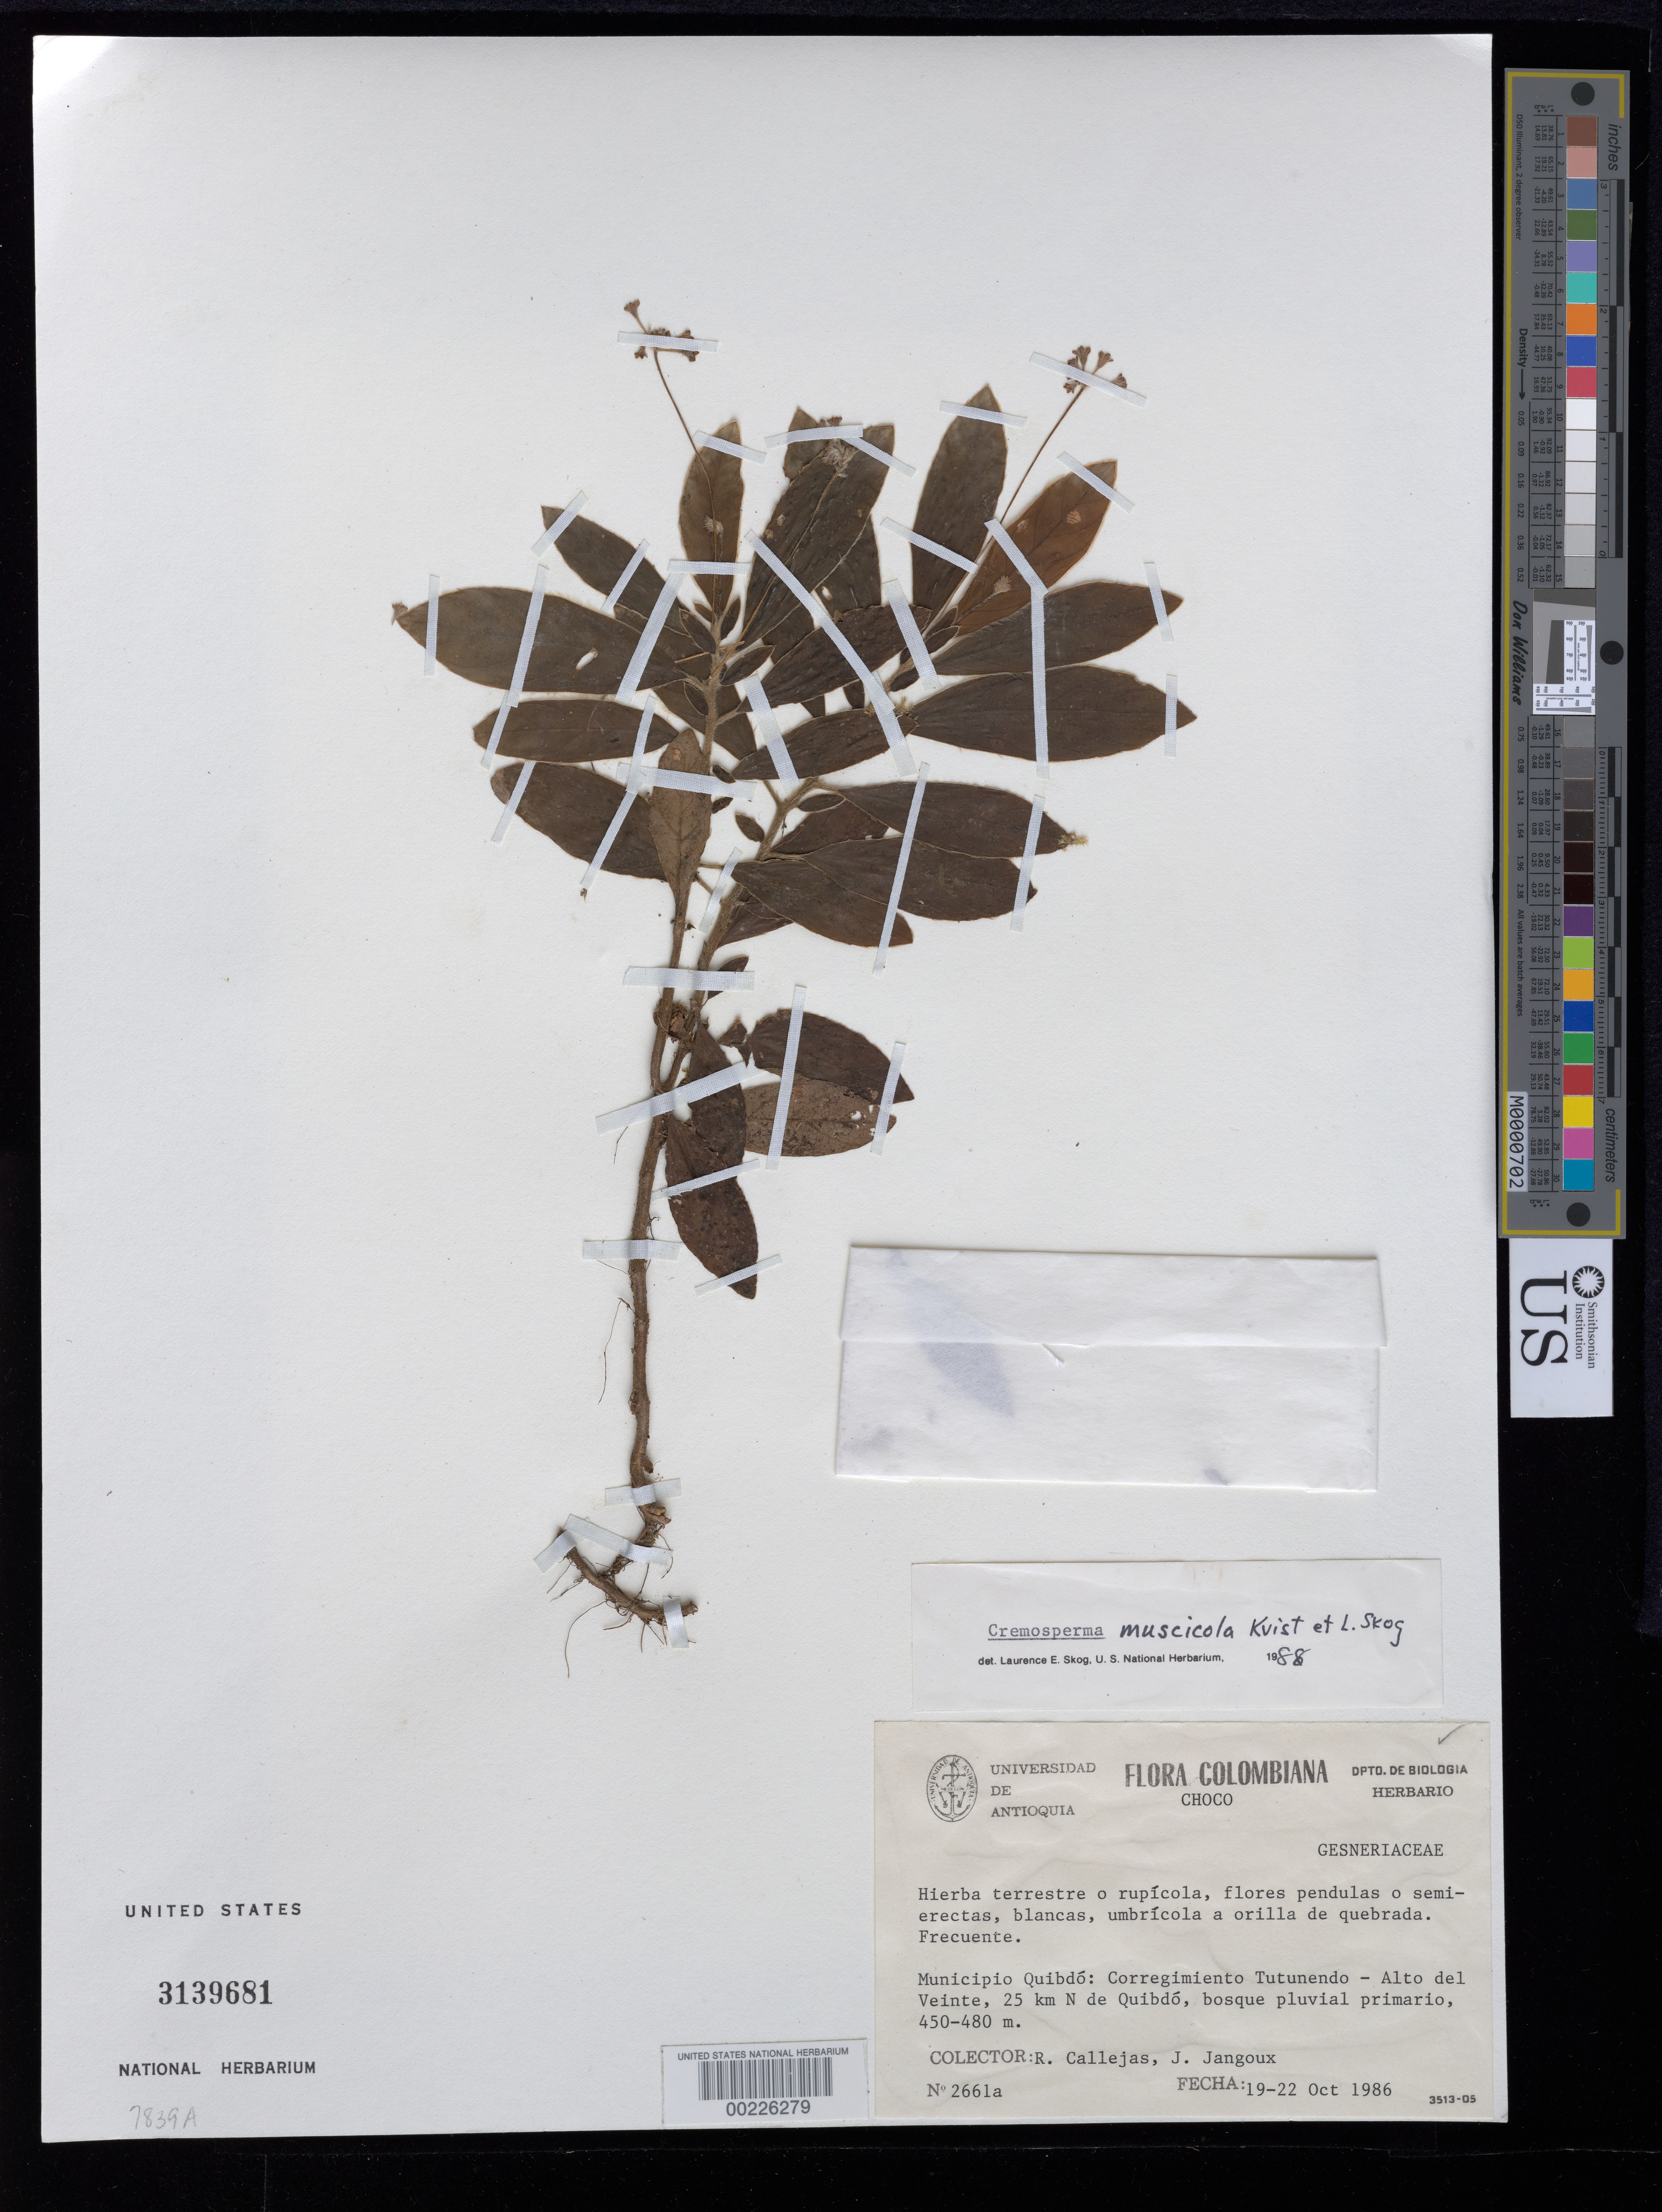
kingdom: Plantae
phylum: Tracheophyta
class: Magnoliopsida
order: Lamiales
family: Gesneriaceae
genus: Cremosperma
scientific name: Cremosperma muscicola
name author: L.P. Kvist & L.E. Skog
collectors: R. Callejas & J. I. Jangoux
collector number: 2661 a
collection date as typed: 19-22 Oct 1986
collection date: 1986-10-19/1986-10-22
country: Colombia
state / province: Chocó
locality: Mun. of Quibdó, corregimiento Tutunendo - Alto del Veinte, 25 km N of Quibdo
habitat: Primary rain forest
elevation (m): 450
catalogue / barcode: US 3139681